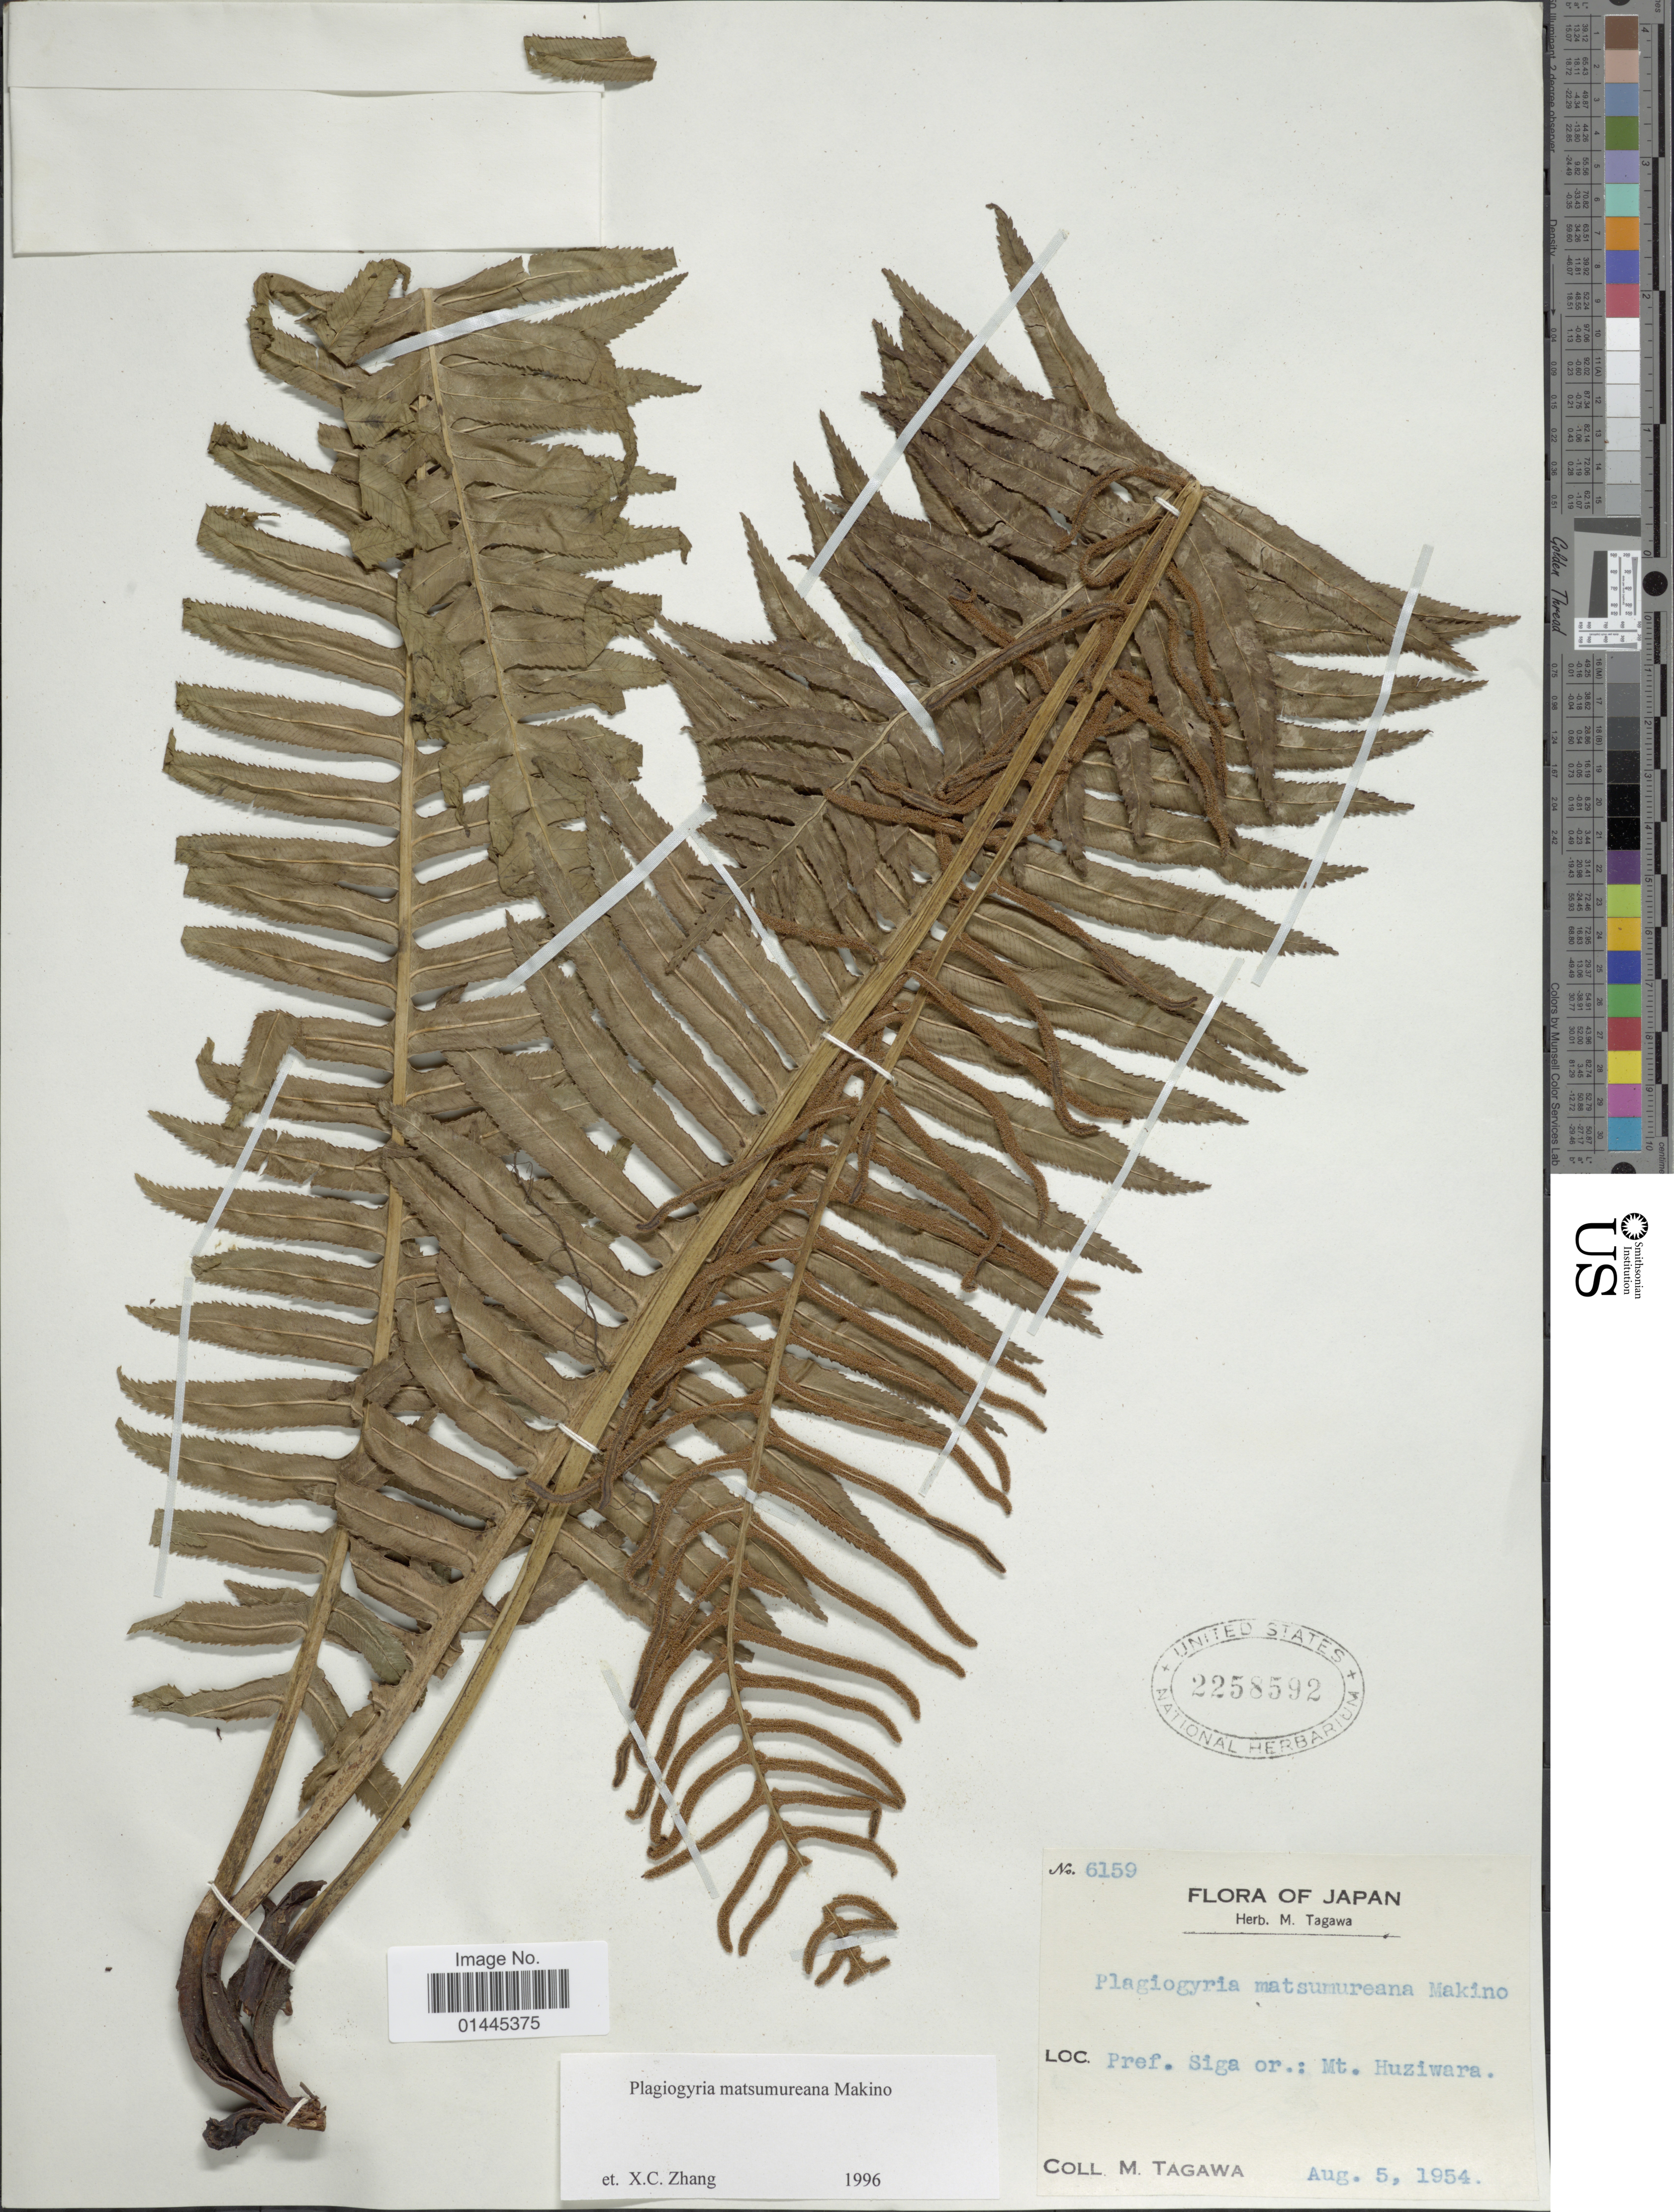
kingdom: Plantae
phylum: Tracheophyta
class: Polypodiopsida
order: Cyatheales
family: Plagiogyriaceae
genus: Plagiogyria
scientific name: Plagiogyria matsumureana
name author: (Makino) Makino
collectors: M. Tagawa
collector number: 6159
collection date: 1954-08-05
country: Japan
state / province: Siga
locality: Pref. Siga or.: Mt. Huziwara.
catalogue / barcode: US 2258592